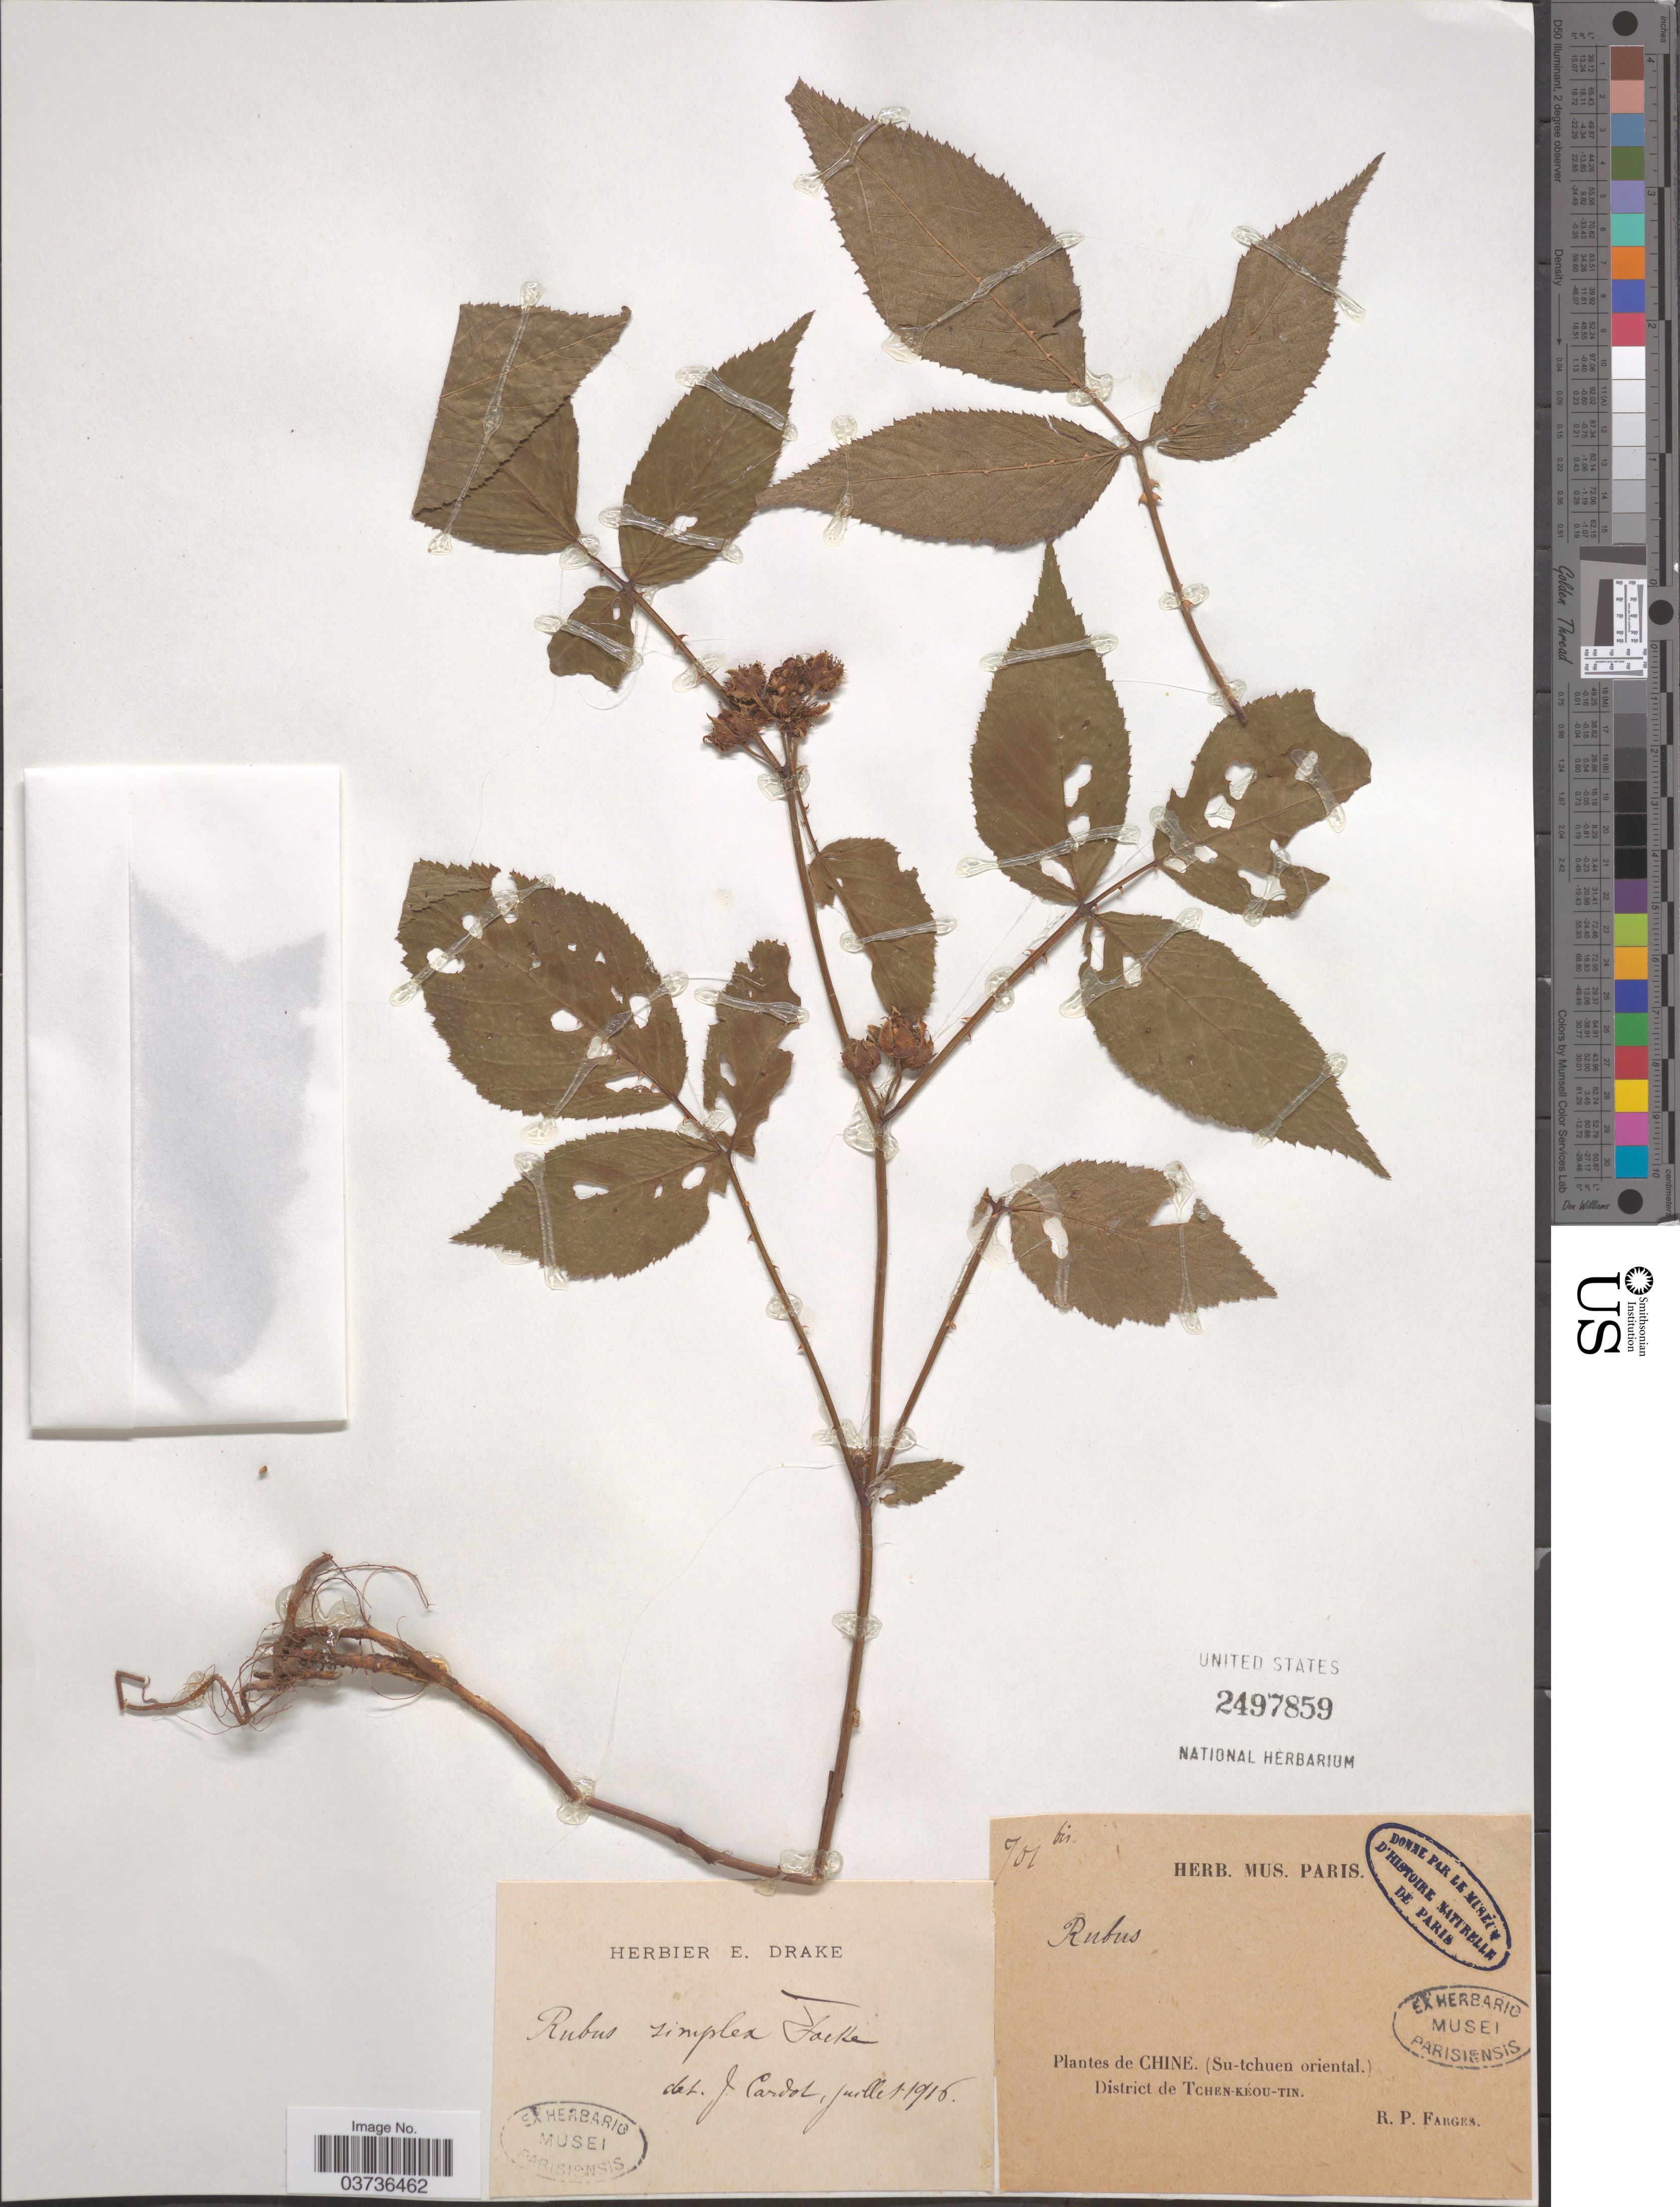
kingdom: Plantae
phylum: Tracheophyta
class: Magnoliopsida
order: Rosales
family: Rosaceae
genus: Rubus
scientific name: Rubus simplex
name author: Focke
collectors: R. Farges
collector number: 701bis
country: China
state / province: Sichuan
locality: Su-tchuen oriental. District de Tchen-Kéou-Tin.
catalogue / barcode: US 2497859